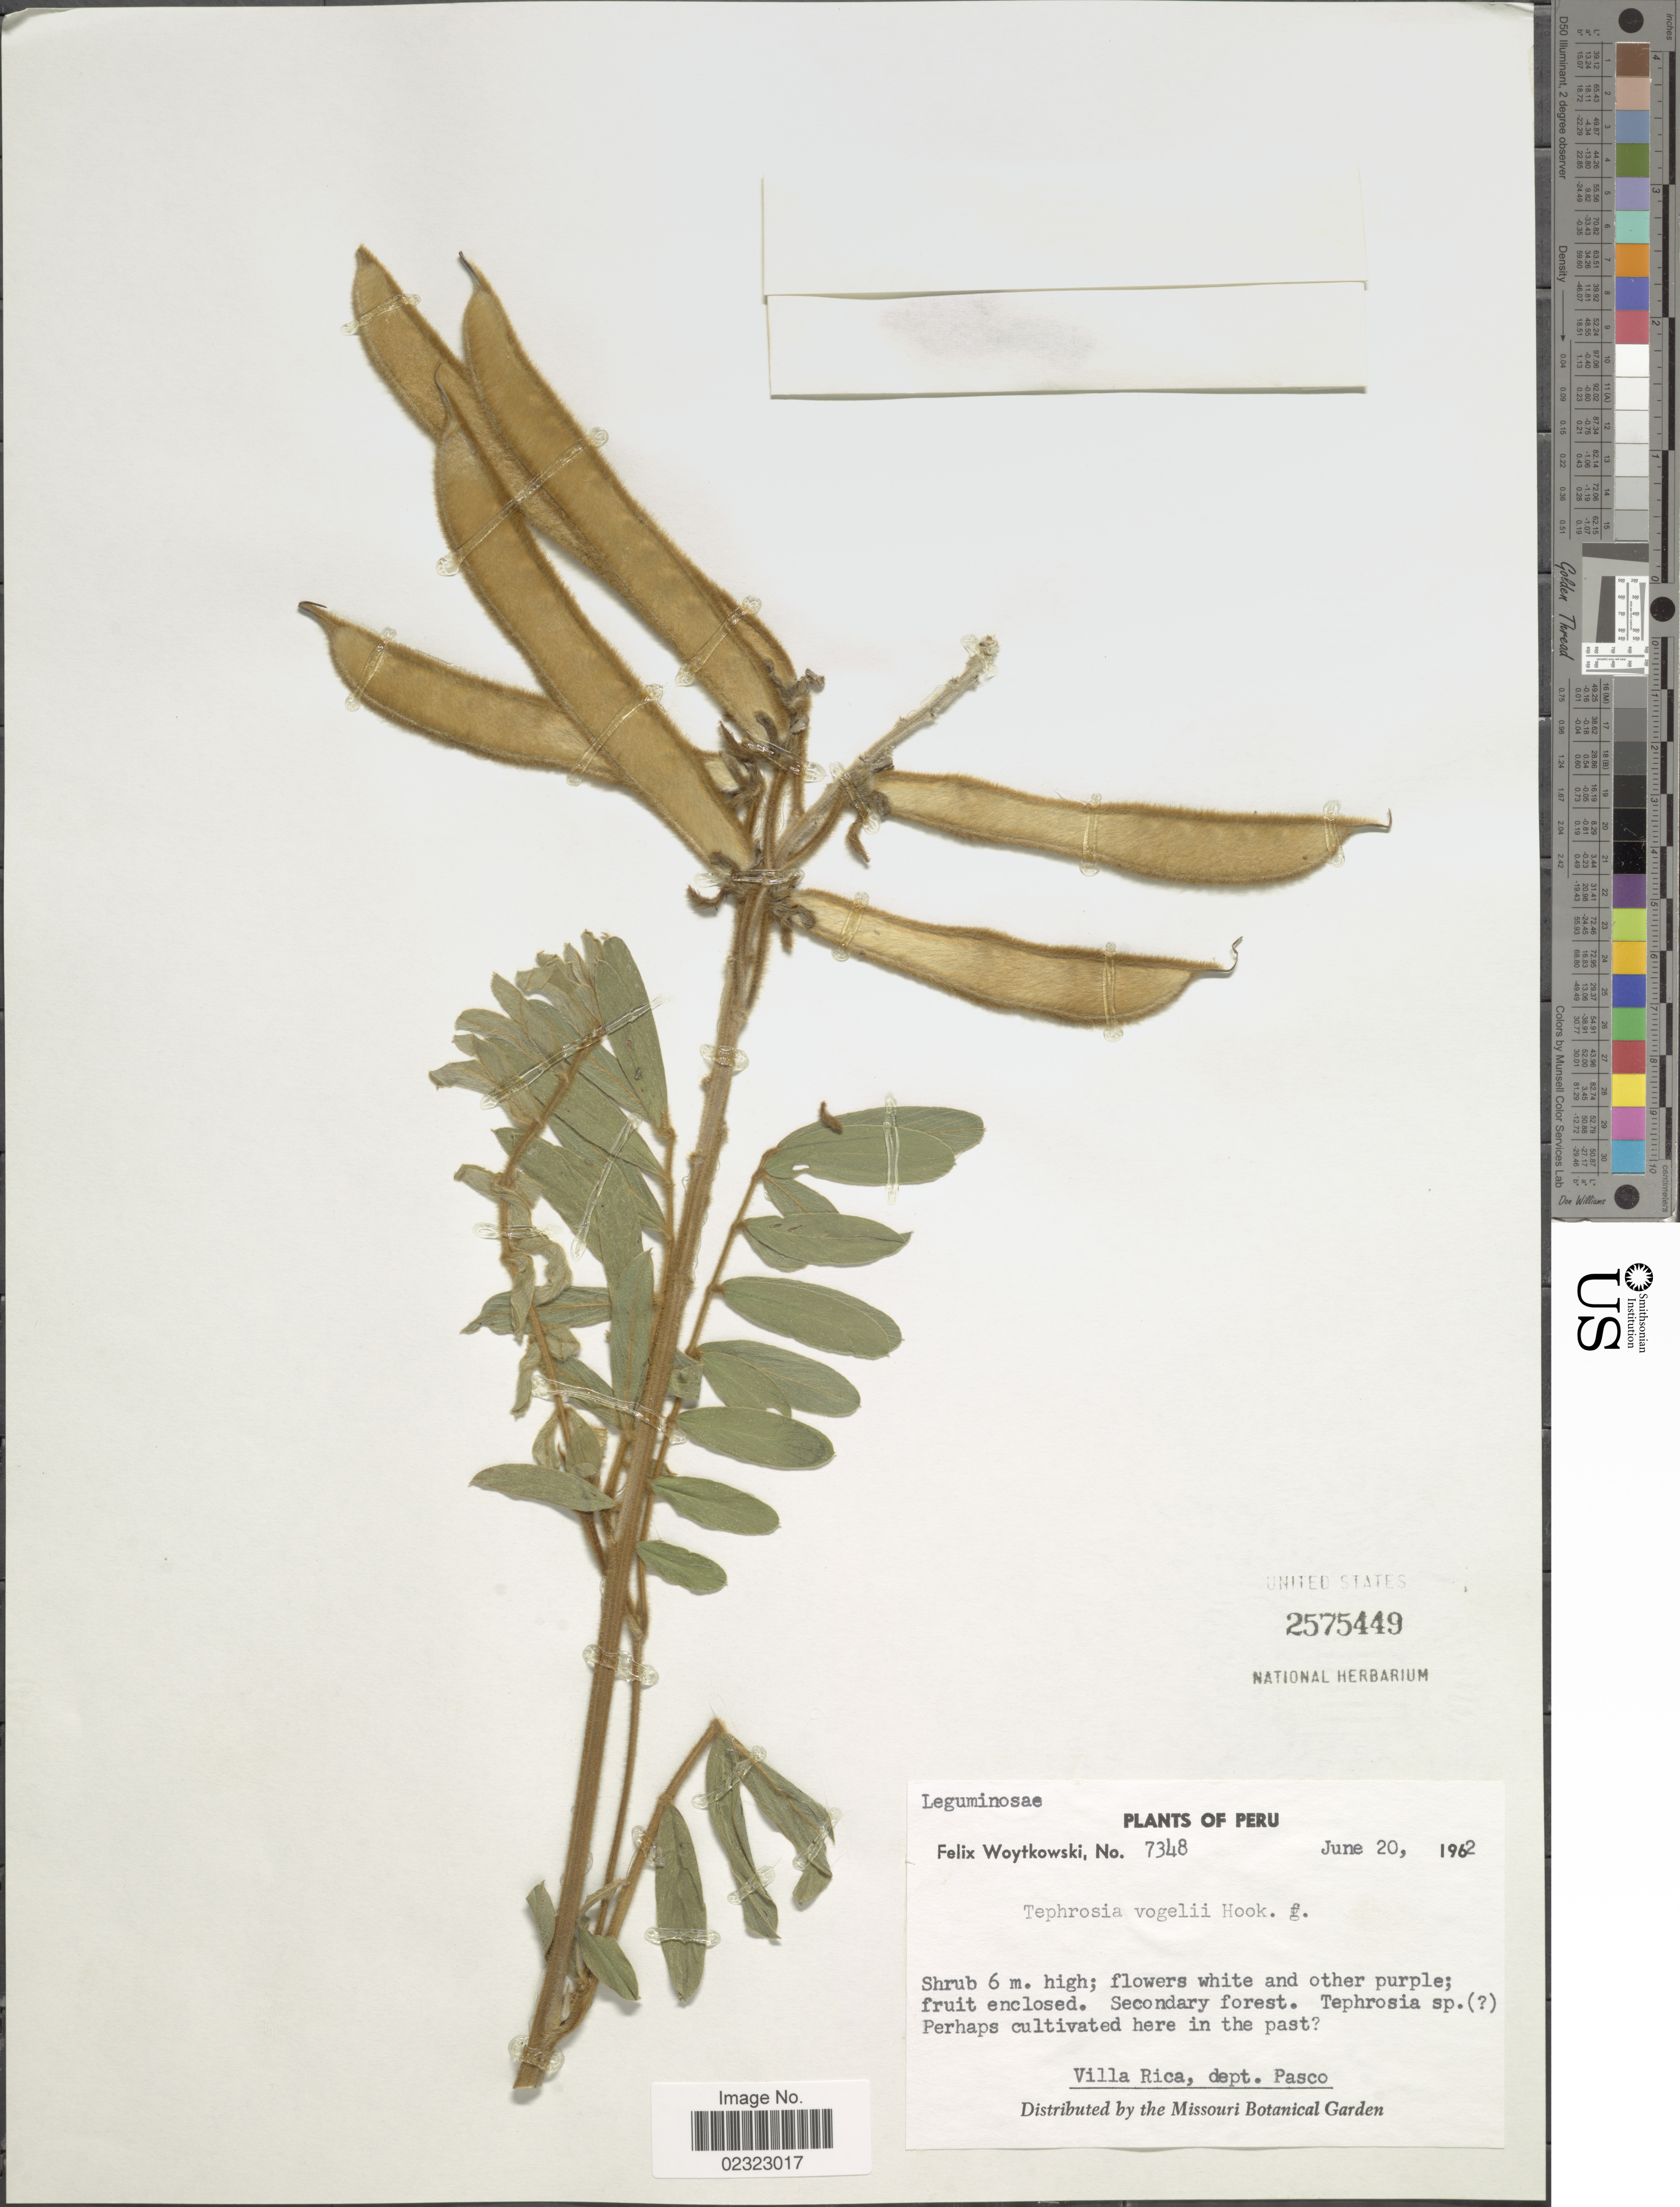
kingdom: Plantae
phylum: Tracheophyta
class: Magnoliopsida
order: Fabales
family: Fabaceae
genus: Tephrosia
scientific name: Tephrosia vogelii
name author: Hook. f.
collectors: F. Woytkowski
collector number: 7348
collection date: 1962-06-20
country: Peru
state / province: Pasco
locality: Villa Rica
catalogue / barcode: US 2575449